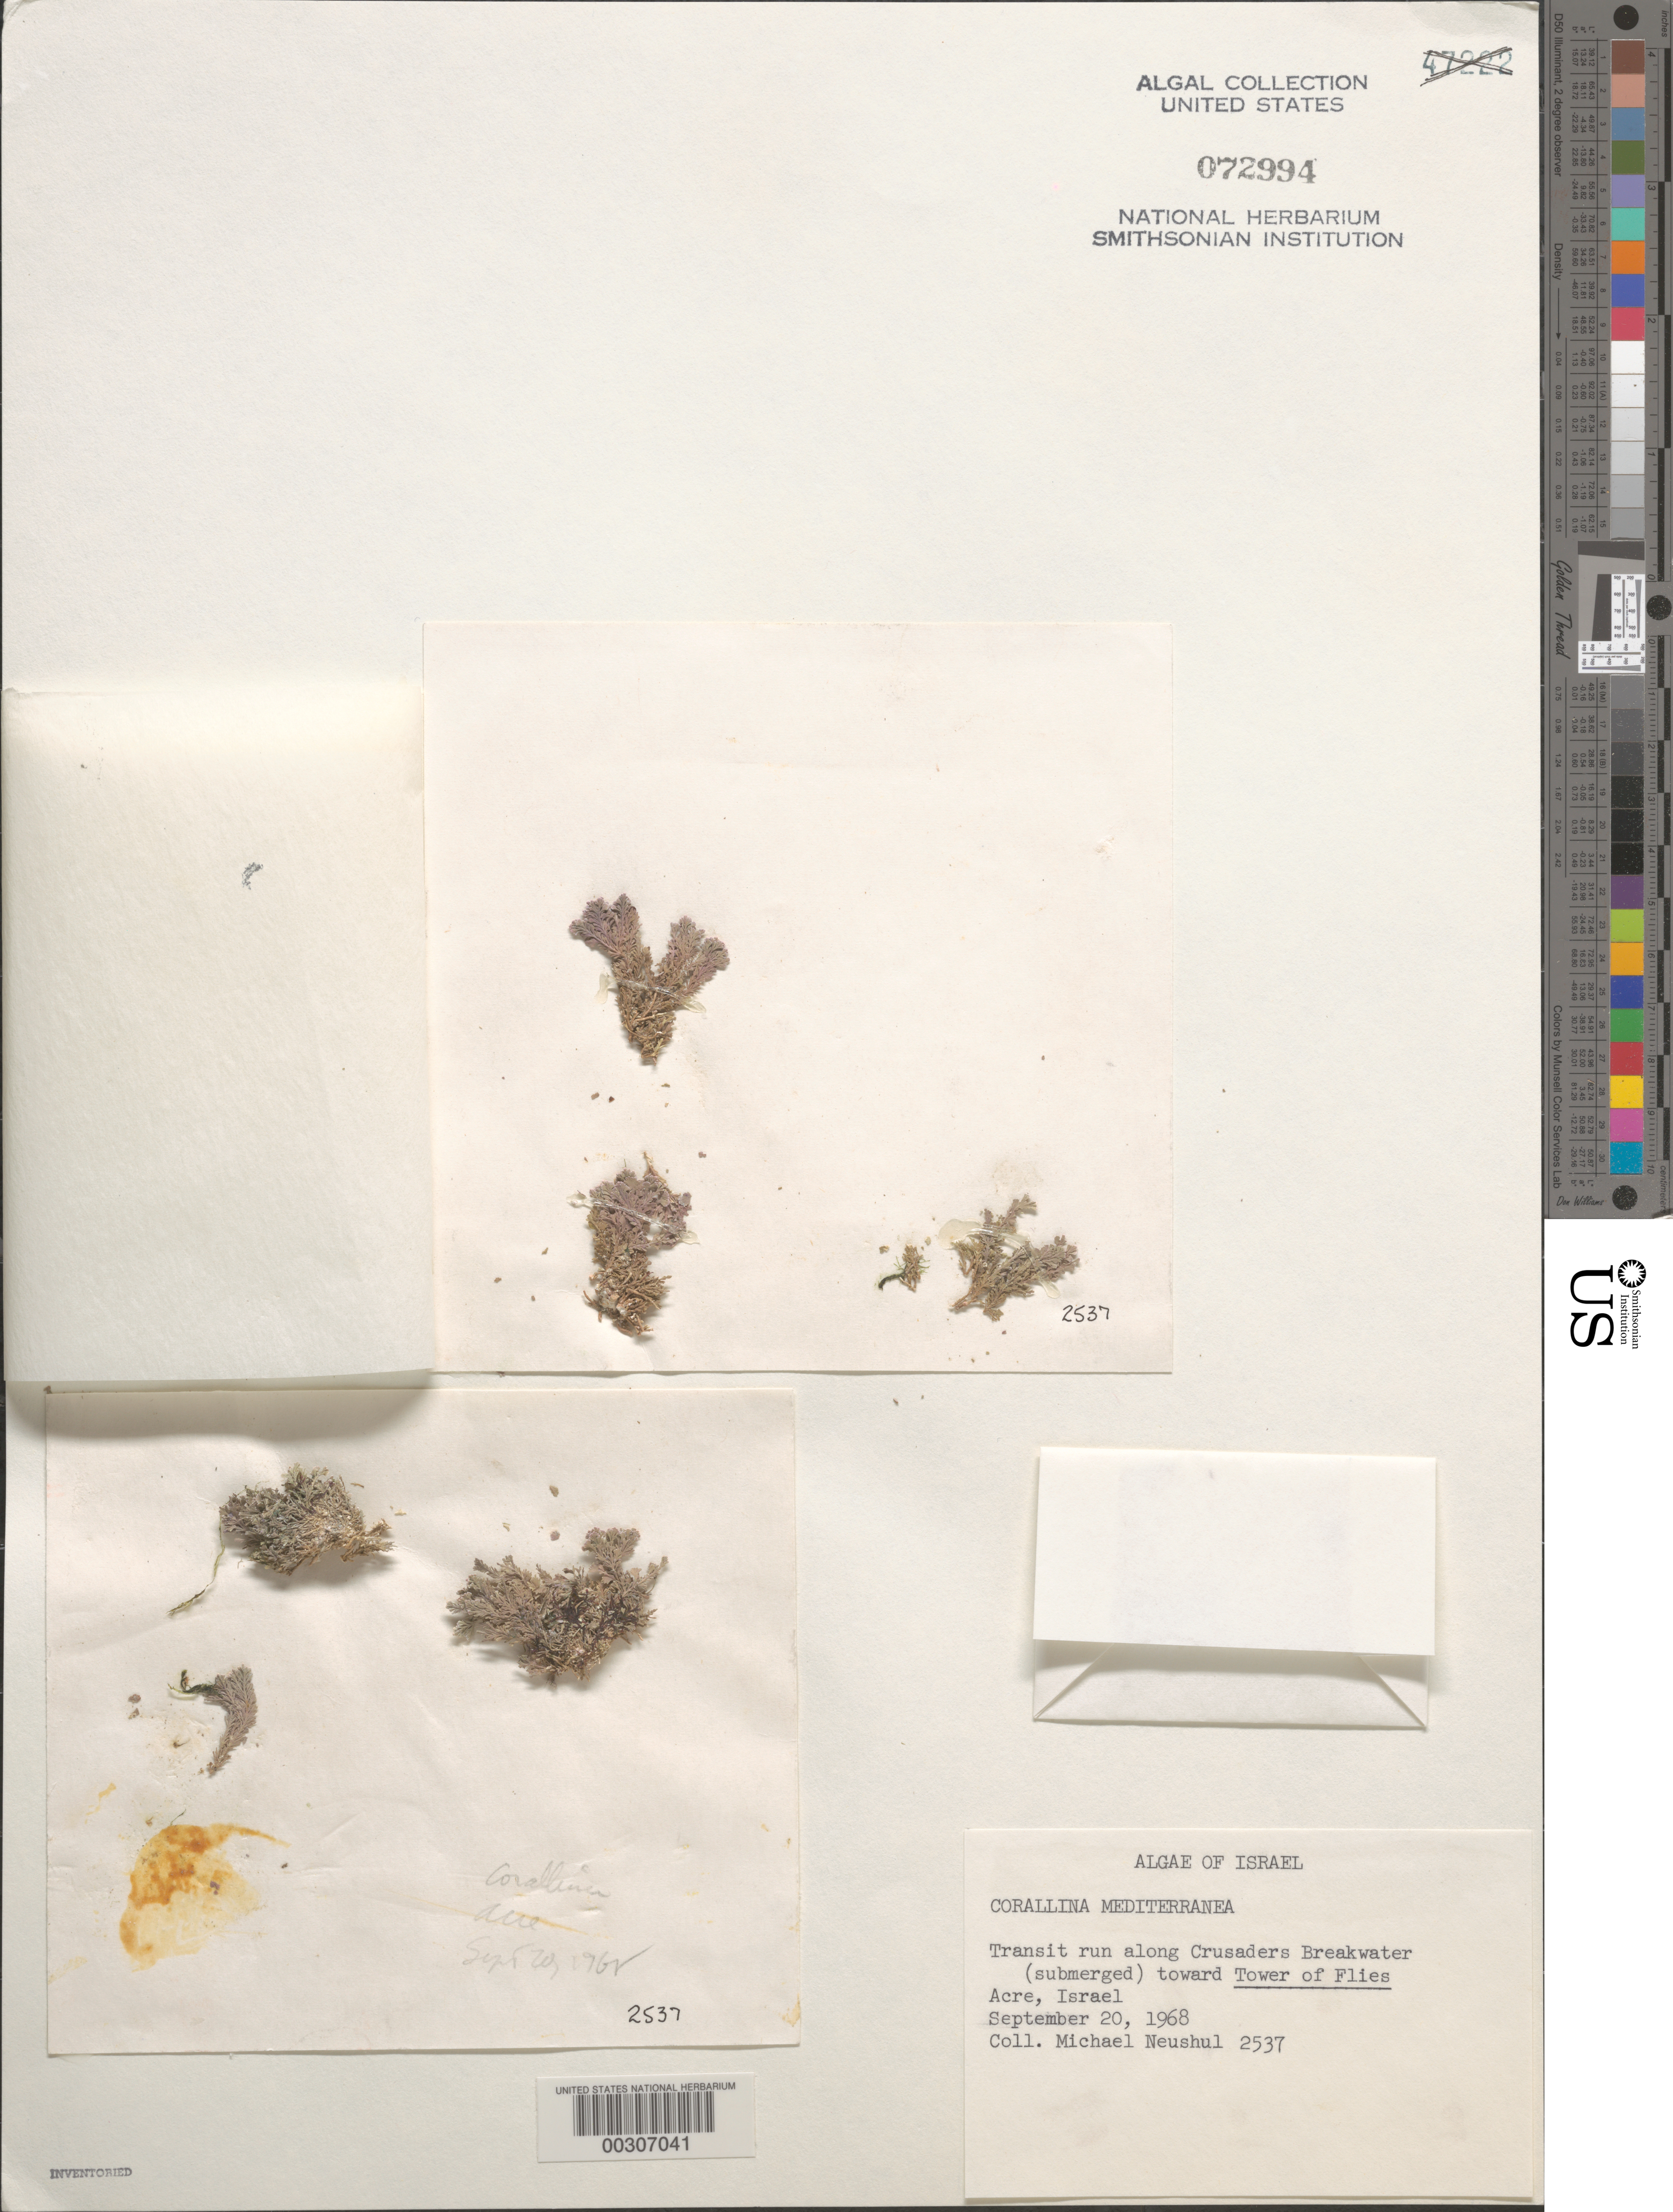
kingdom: Plantae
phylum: Rhodophyta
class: Florideophyceae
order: Corallinales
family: Corallinaceae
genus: Ellisolandia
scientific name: Ellisolandia elongata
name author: (Ellis & Solander) K.R.Hind & G.W. Saunders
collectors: M. Neushul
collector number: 2537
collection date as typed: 20 Sep 1968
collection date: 1968-09-20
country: Israel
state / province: Northern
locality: Crusaders Breakwater toward Tower of Flies, Acre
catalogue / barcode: US 72994